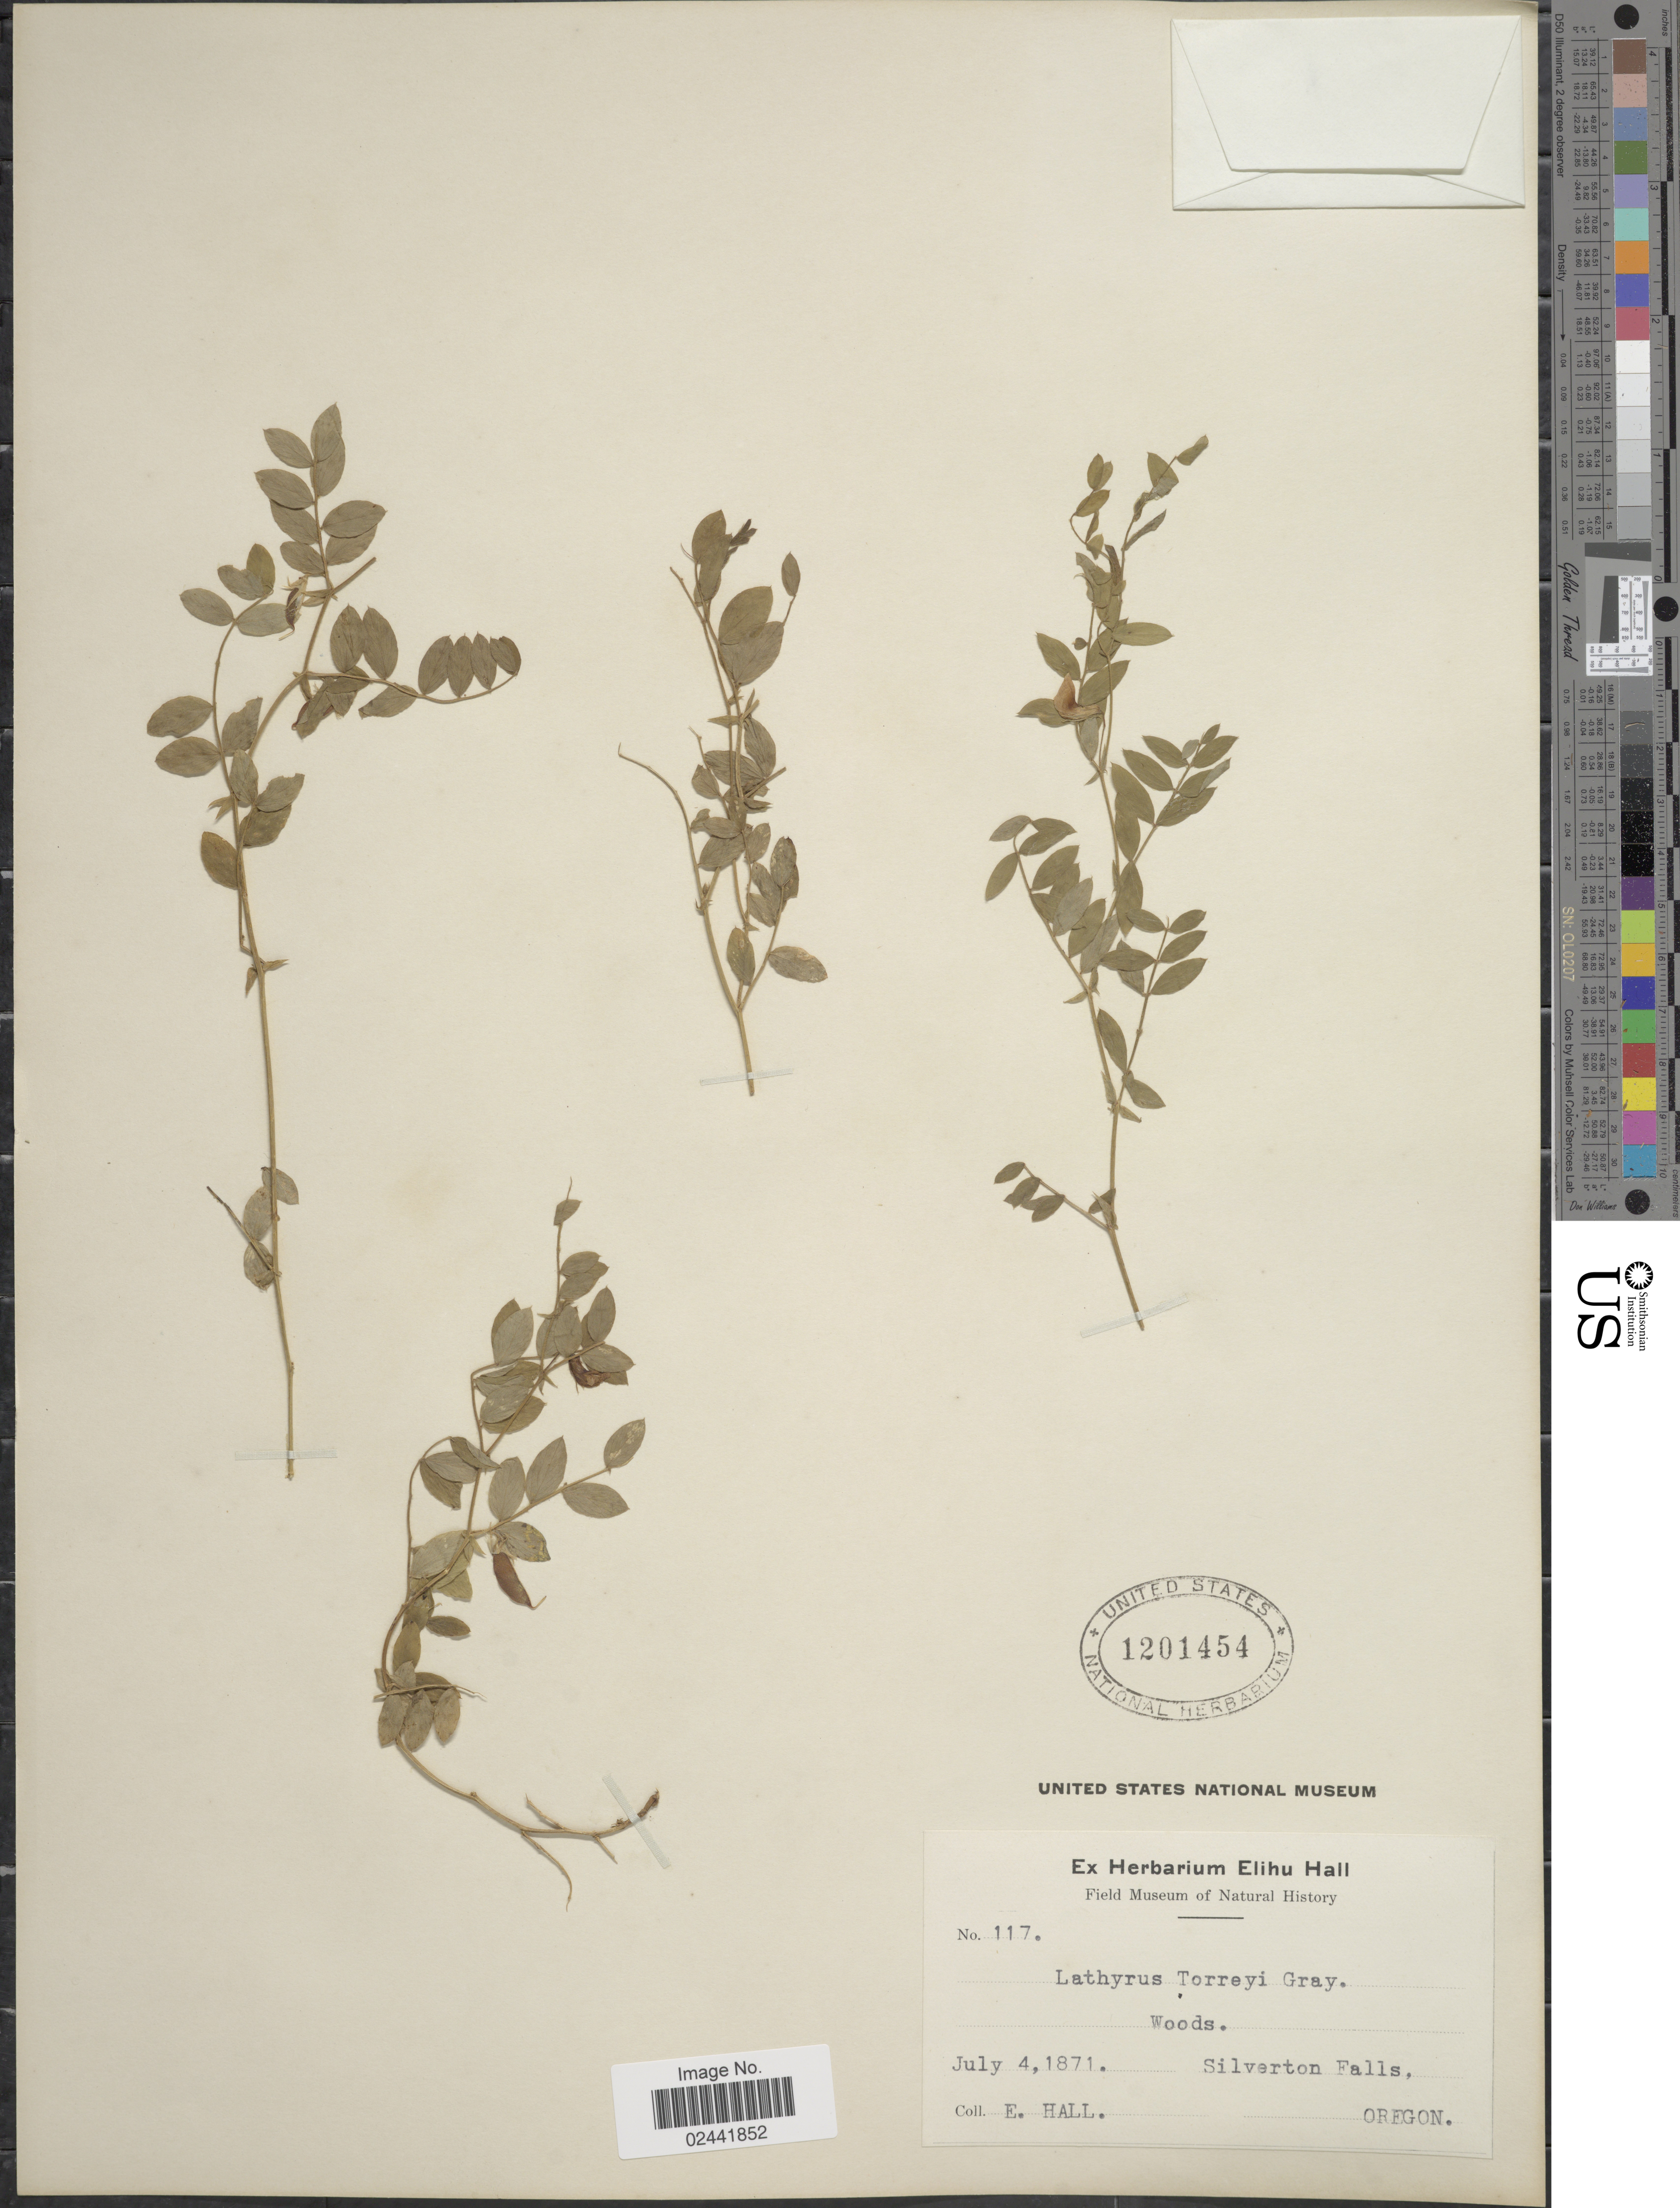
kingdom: Plantae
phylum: Tracheophyta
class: Magnoliopsida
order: Fabales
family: Fabaceae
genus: Lathyrus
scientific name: Lathyrus torreyi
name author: A. Gray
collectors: E. Hall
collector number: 117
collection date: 1871-07-04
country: United States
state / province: Oregon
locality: Silverton Falls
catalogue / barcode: US 1201454